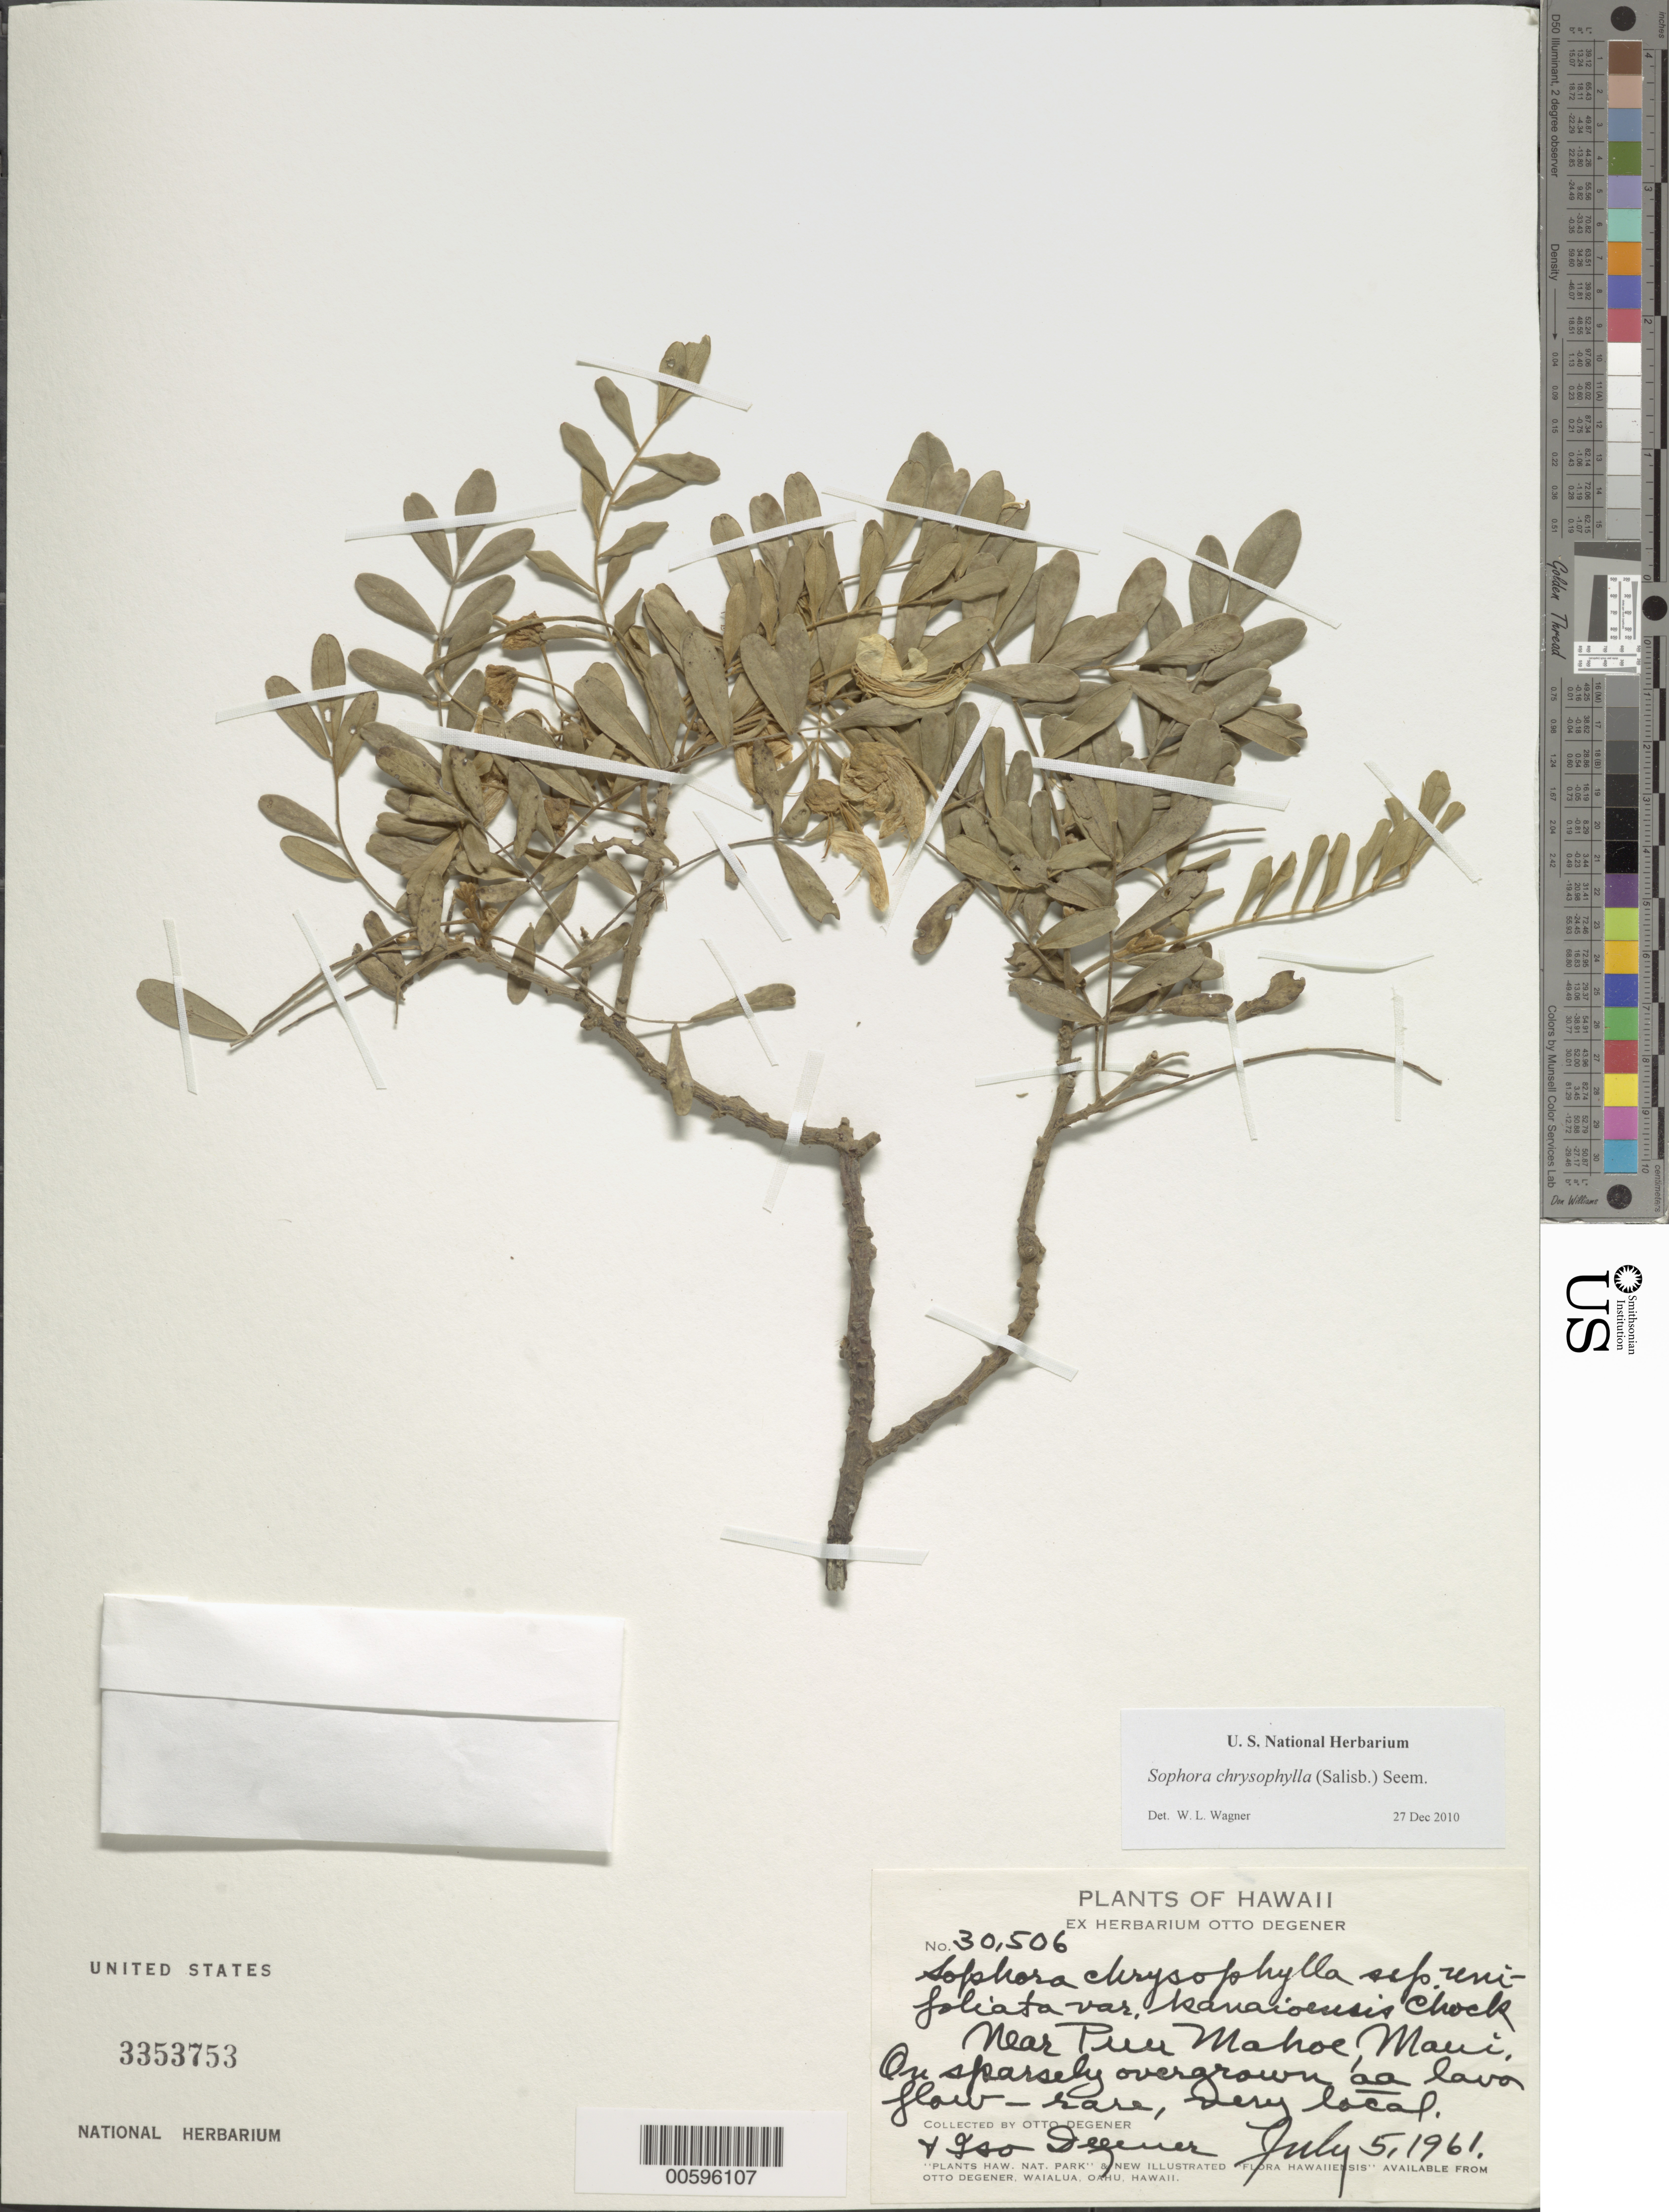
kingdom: Plantae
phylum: Tracheophyta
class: Magnoliopsida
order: Fabales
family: Fabaceae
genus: Sophora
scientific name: Sophora chrysophylla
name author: (Salisb.) Seem.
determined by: Wagner, W. L., (BOT), Smithsonian Institution - National Museum of Natural History (UNITED STATES)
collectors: O. Degener & I. Degener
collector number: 30506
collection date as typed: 5 Jul 1961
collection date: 1961-07-05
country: United States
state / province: Hawaii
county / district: Maui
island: Maui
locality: Near Puu Mahoe.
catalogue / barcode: US 3353753